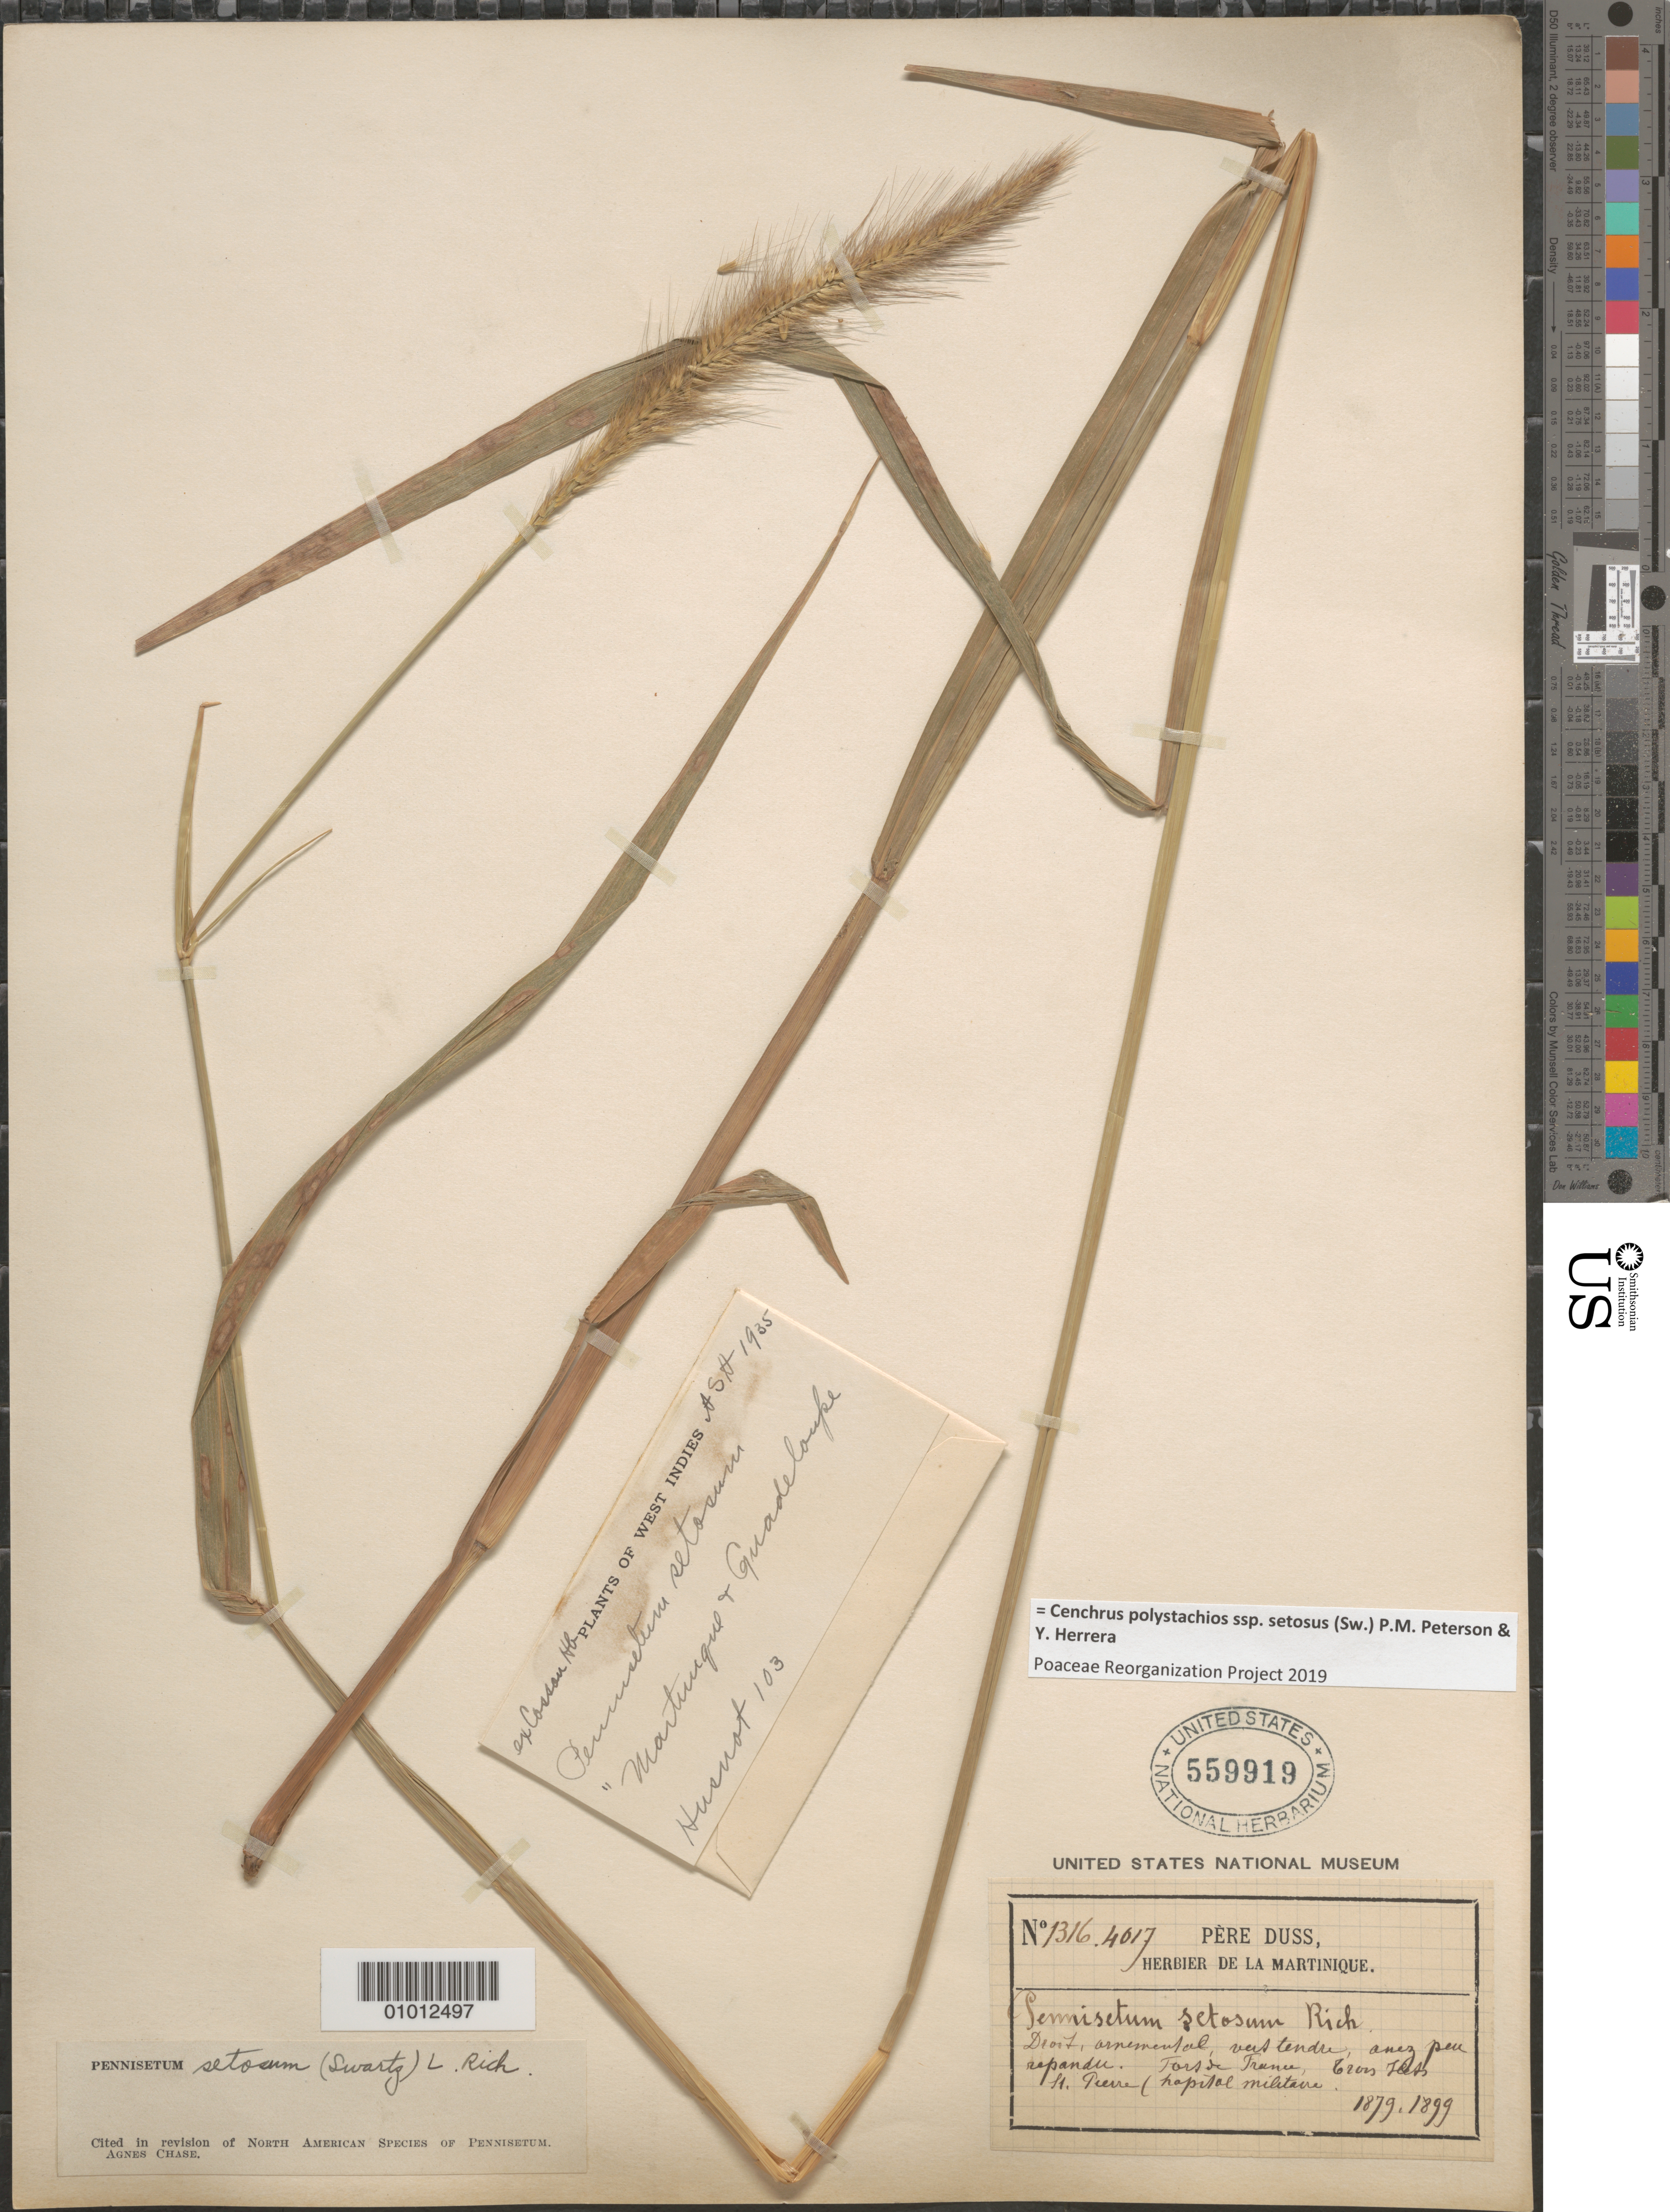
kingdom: Plantae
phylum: Tracheophyta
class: Liliopsida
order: Poales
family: Poaceae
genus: Cenchrus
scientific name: Cenchrus polystachios subsp. setosus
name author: (Sw.) P.M. Peterson & Y. Herrera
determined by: Poaceae Reorganization Project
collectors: Père Duss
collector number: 1316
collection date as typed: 1879 to -- --- 1899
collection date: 1879/1899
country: Martinique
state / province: Fort-de-France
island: Martinique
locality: Fort de France, hospital militaire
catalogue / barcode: US 559919